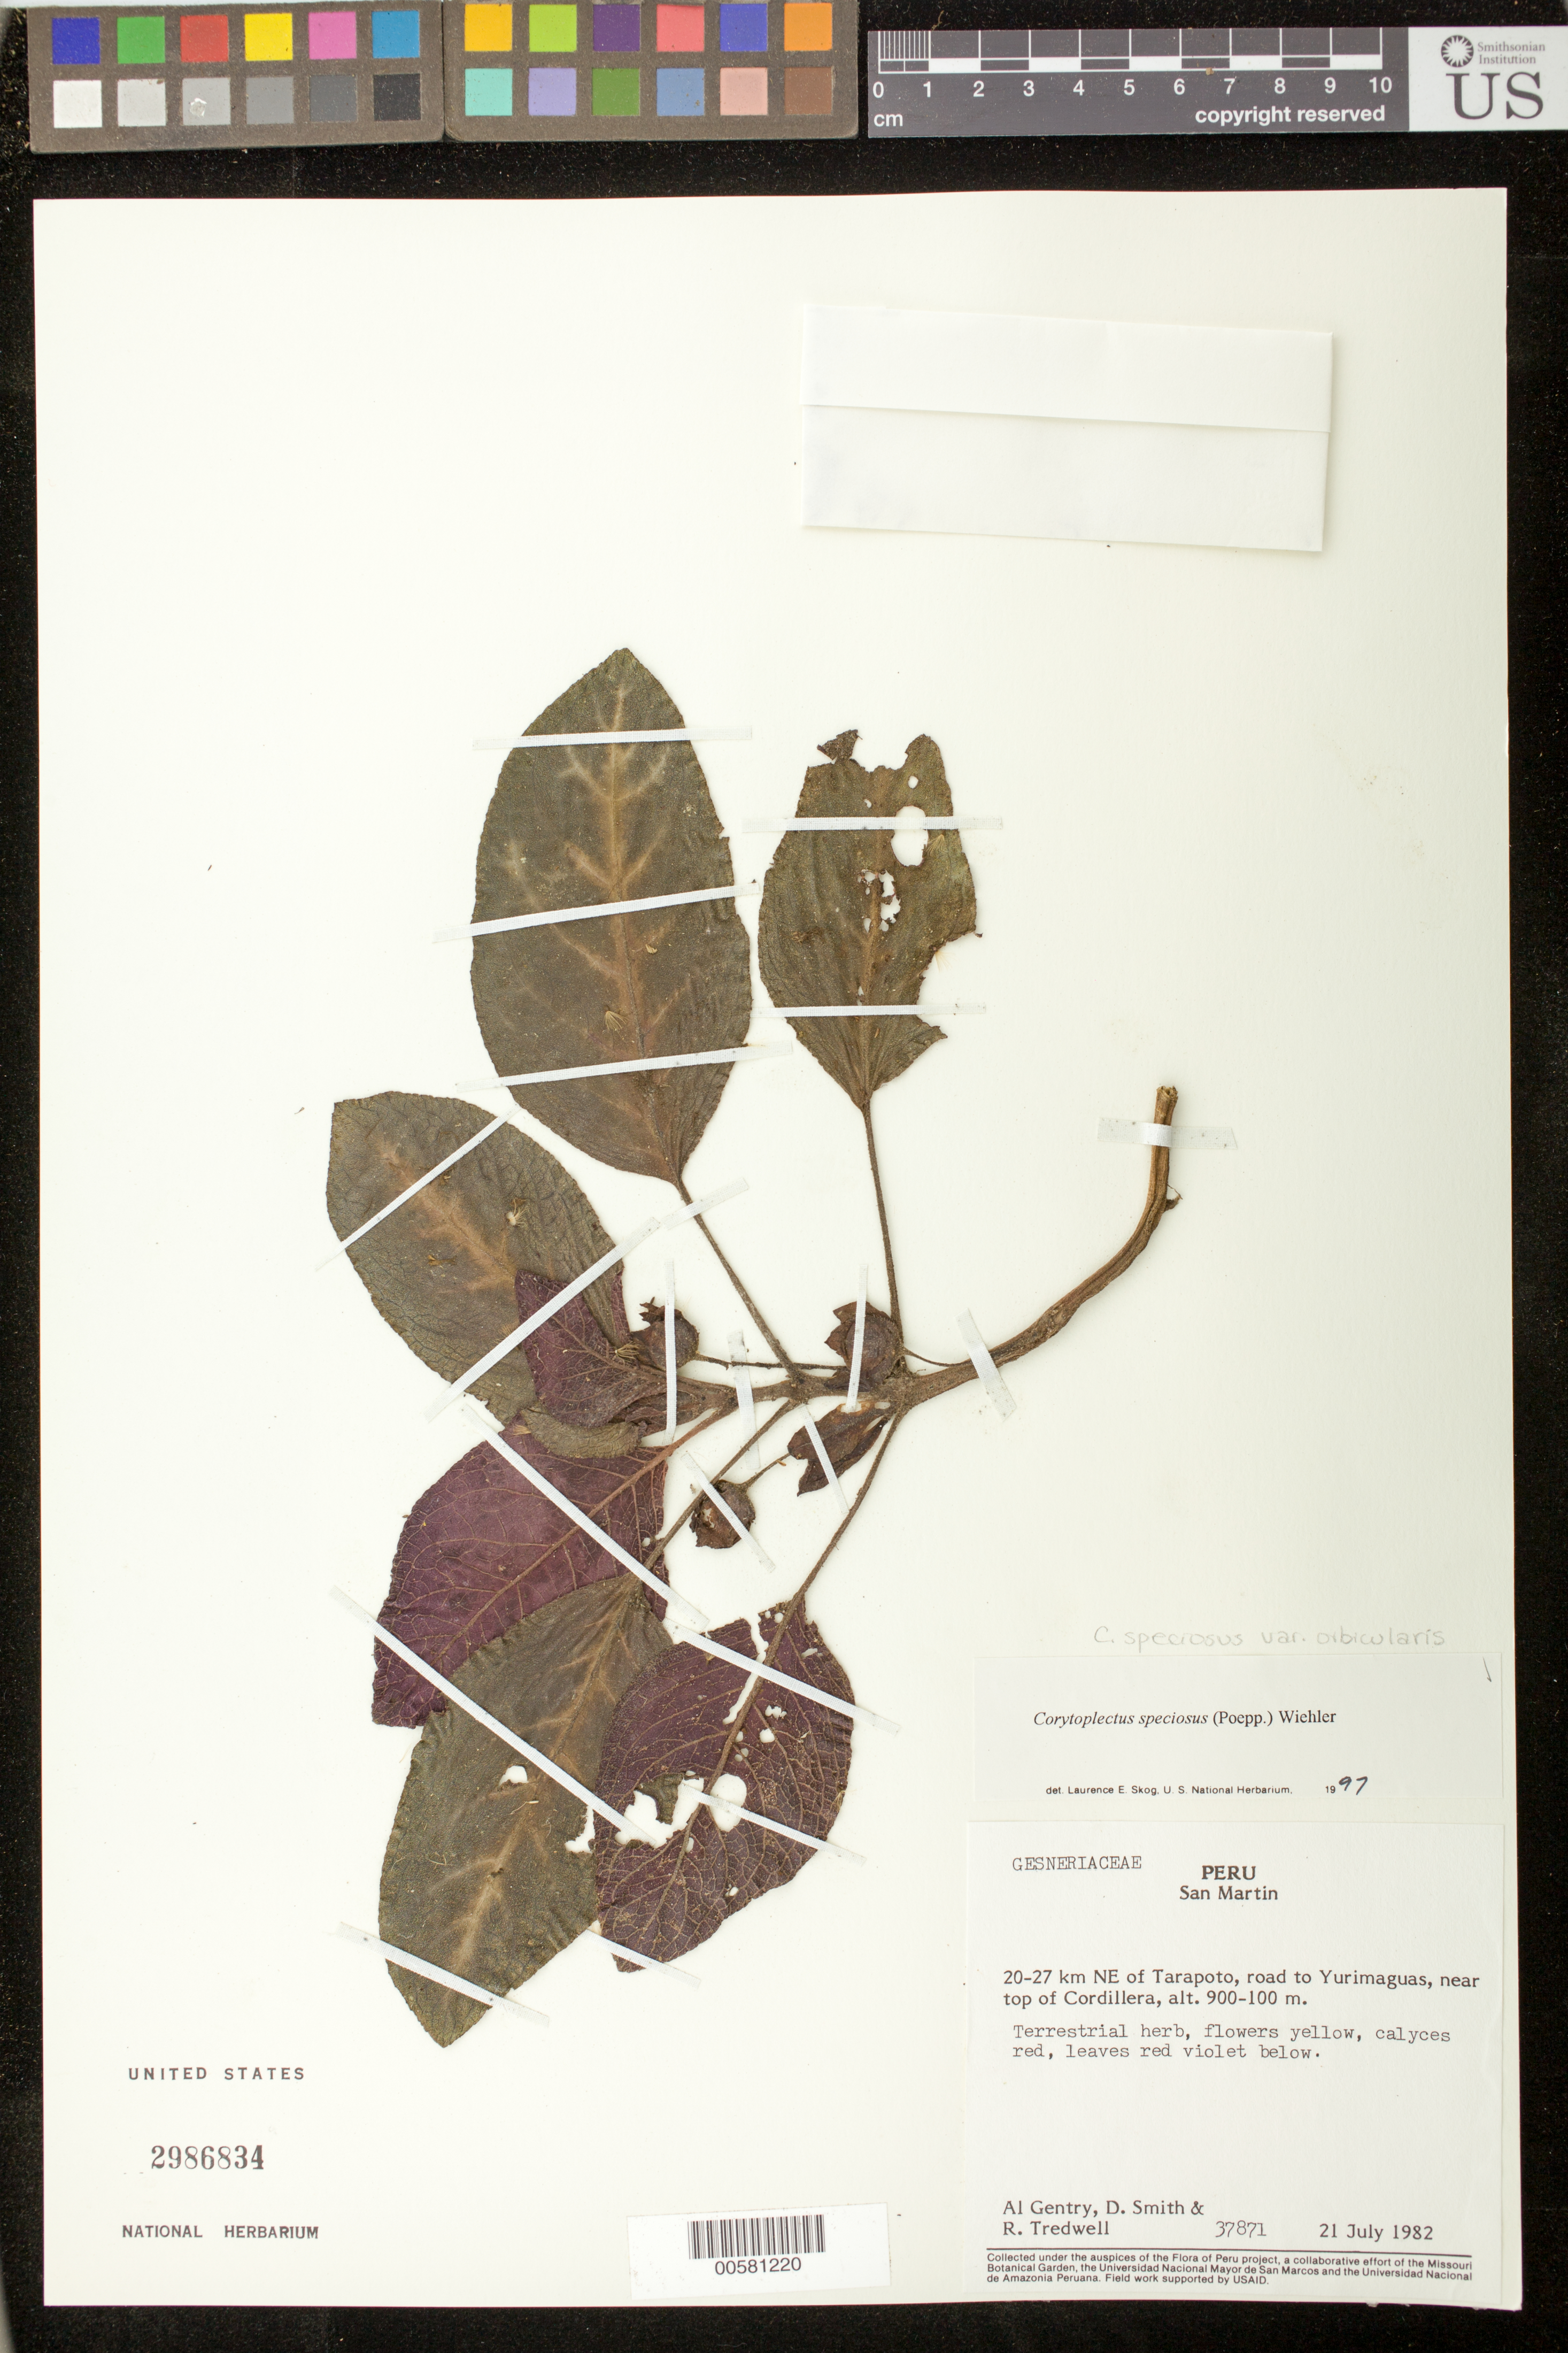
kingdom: Plantae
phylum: Tracheophyta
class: Magnoliopsida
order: Lamiales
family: Gesneriaceae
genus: Corytoplectus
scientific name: Corytoplectus speciosus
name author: (Poepp.) Wiehler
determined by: Skog, Laurence E.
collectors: A. H. Gentry, D. Smith & R. Tredwell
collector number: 37871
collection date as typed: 21 Jul 1982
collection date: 1982-07-21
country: Peru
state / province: San Martín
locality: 20-27 km NE of Tarapoto, road to Yurimaguas, near top of Cordillera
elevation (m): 100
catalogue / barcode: US 2986834